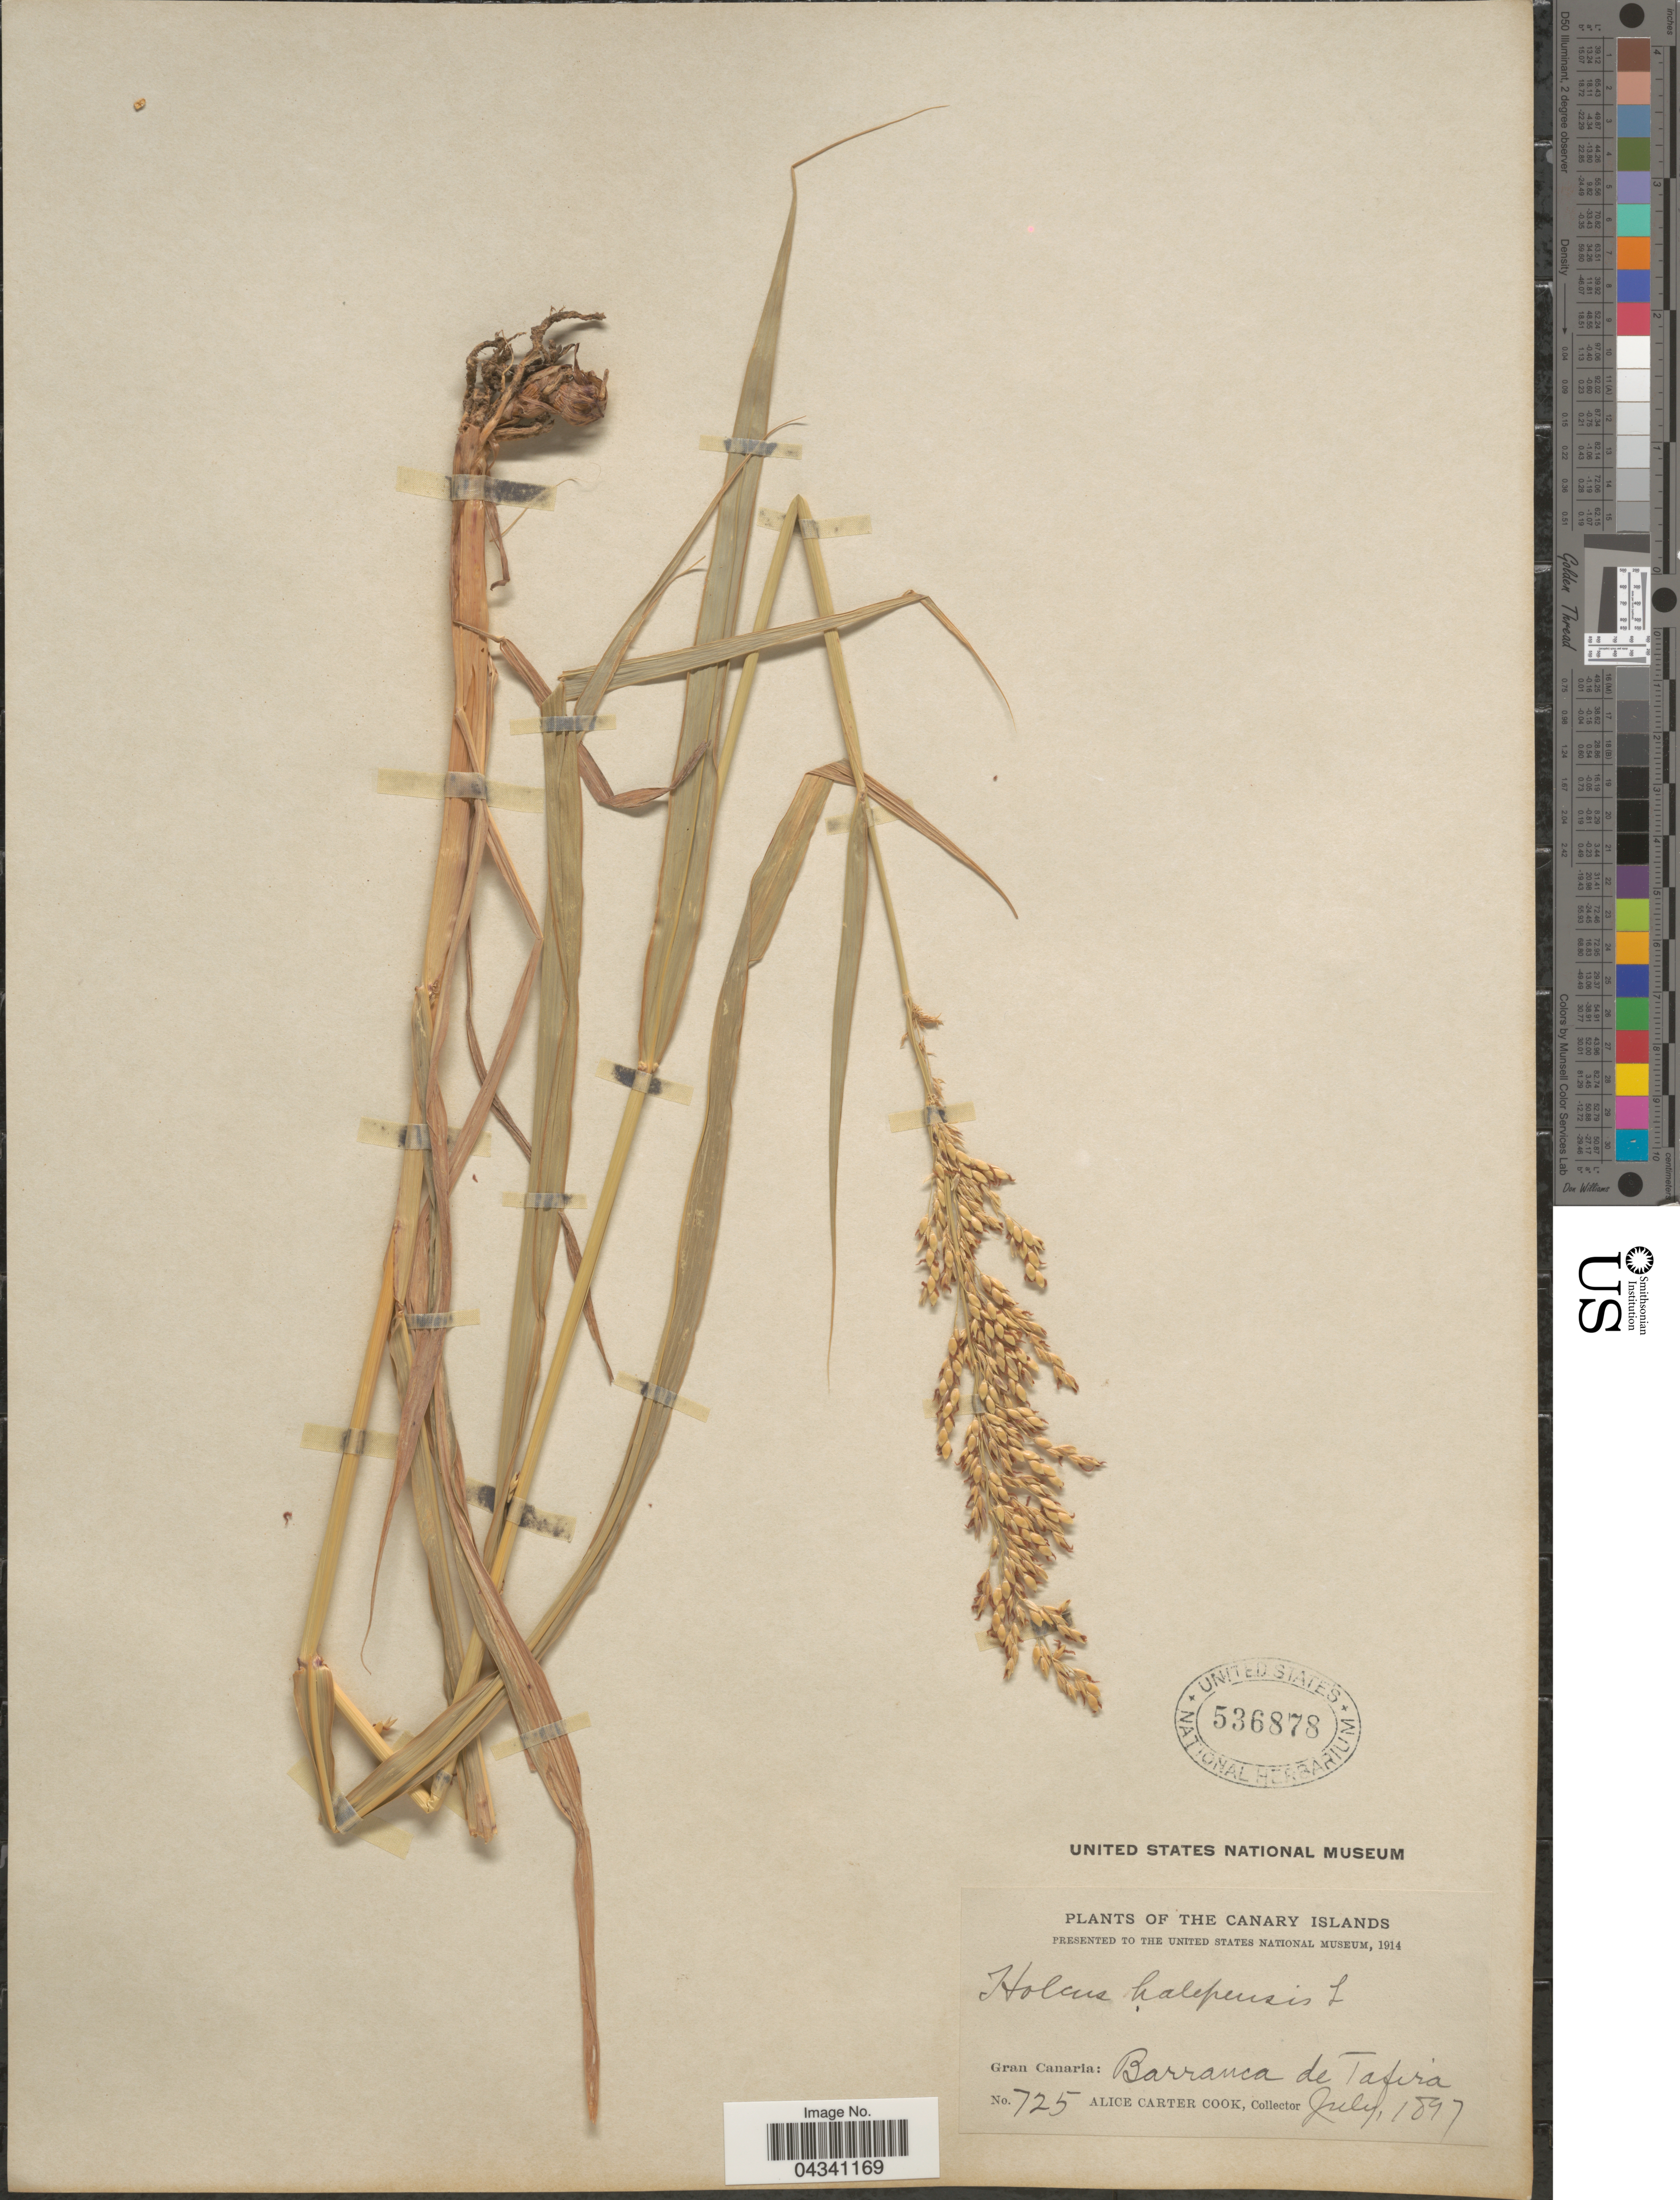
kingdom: Plantae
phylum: Tracheophyta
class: Liliopsida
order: Poales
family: Poaceae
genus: Sorghum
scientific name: Sorghum halepense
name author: (L.) Pers.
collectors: Alice C. Cook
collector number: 725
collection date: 1897-07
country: Spain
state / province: Canarias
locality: Canary Islands. Gran Canaria: Barranca de Tafira.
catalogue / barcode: US 536878